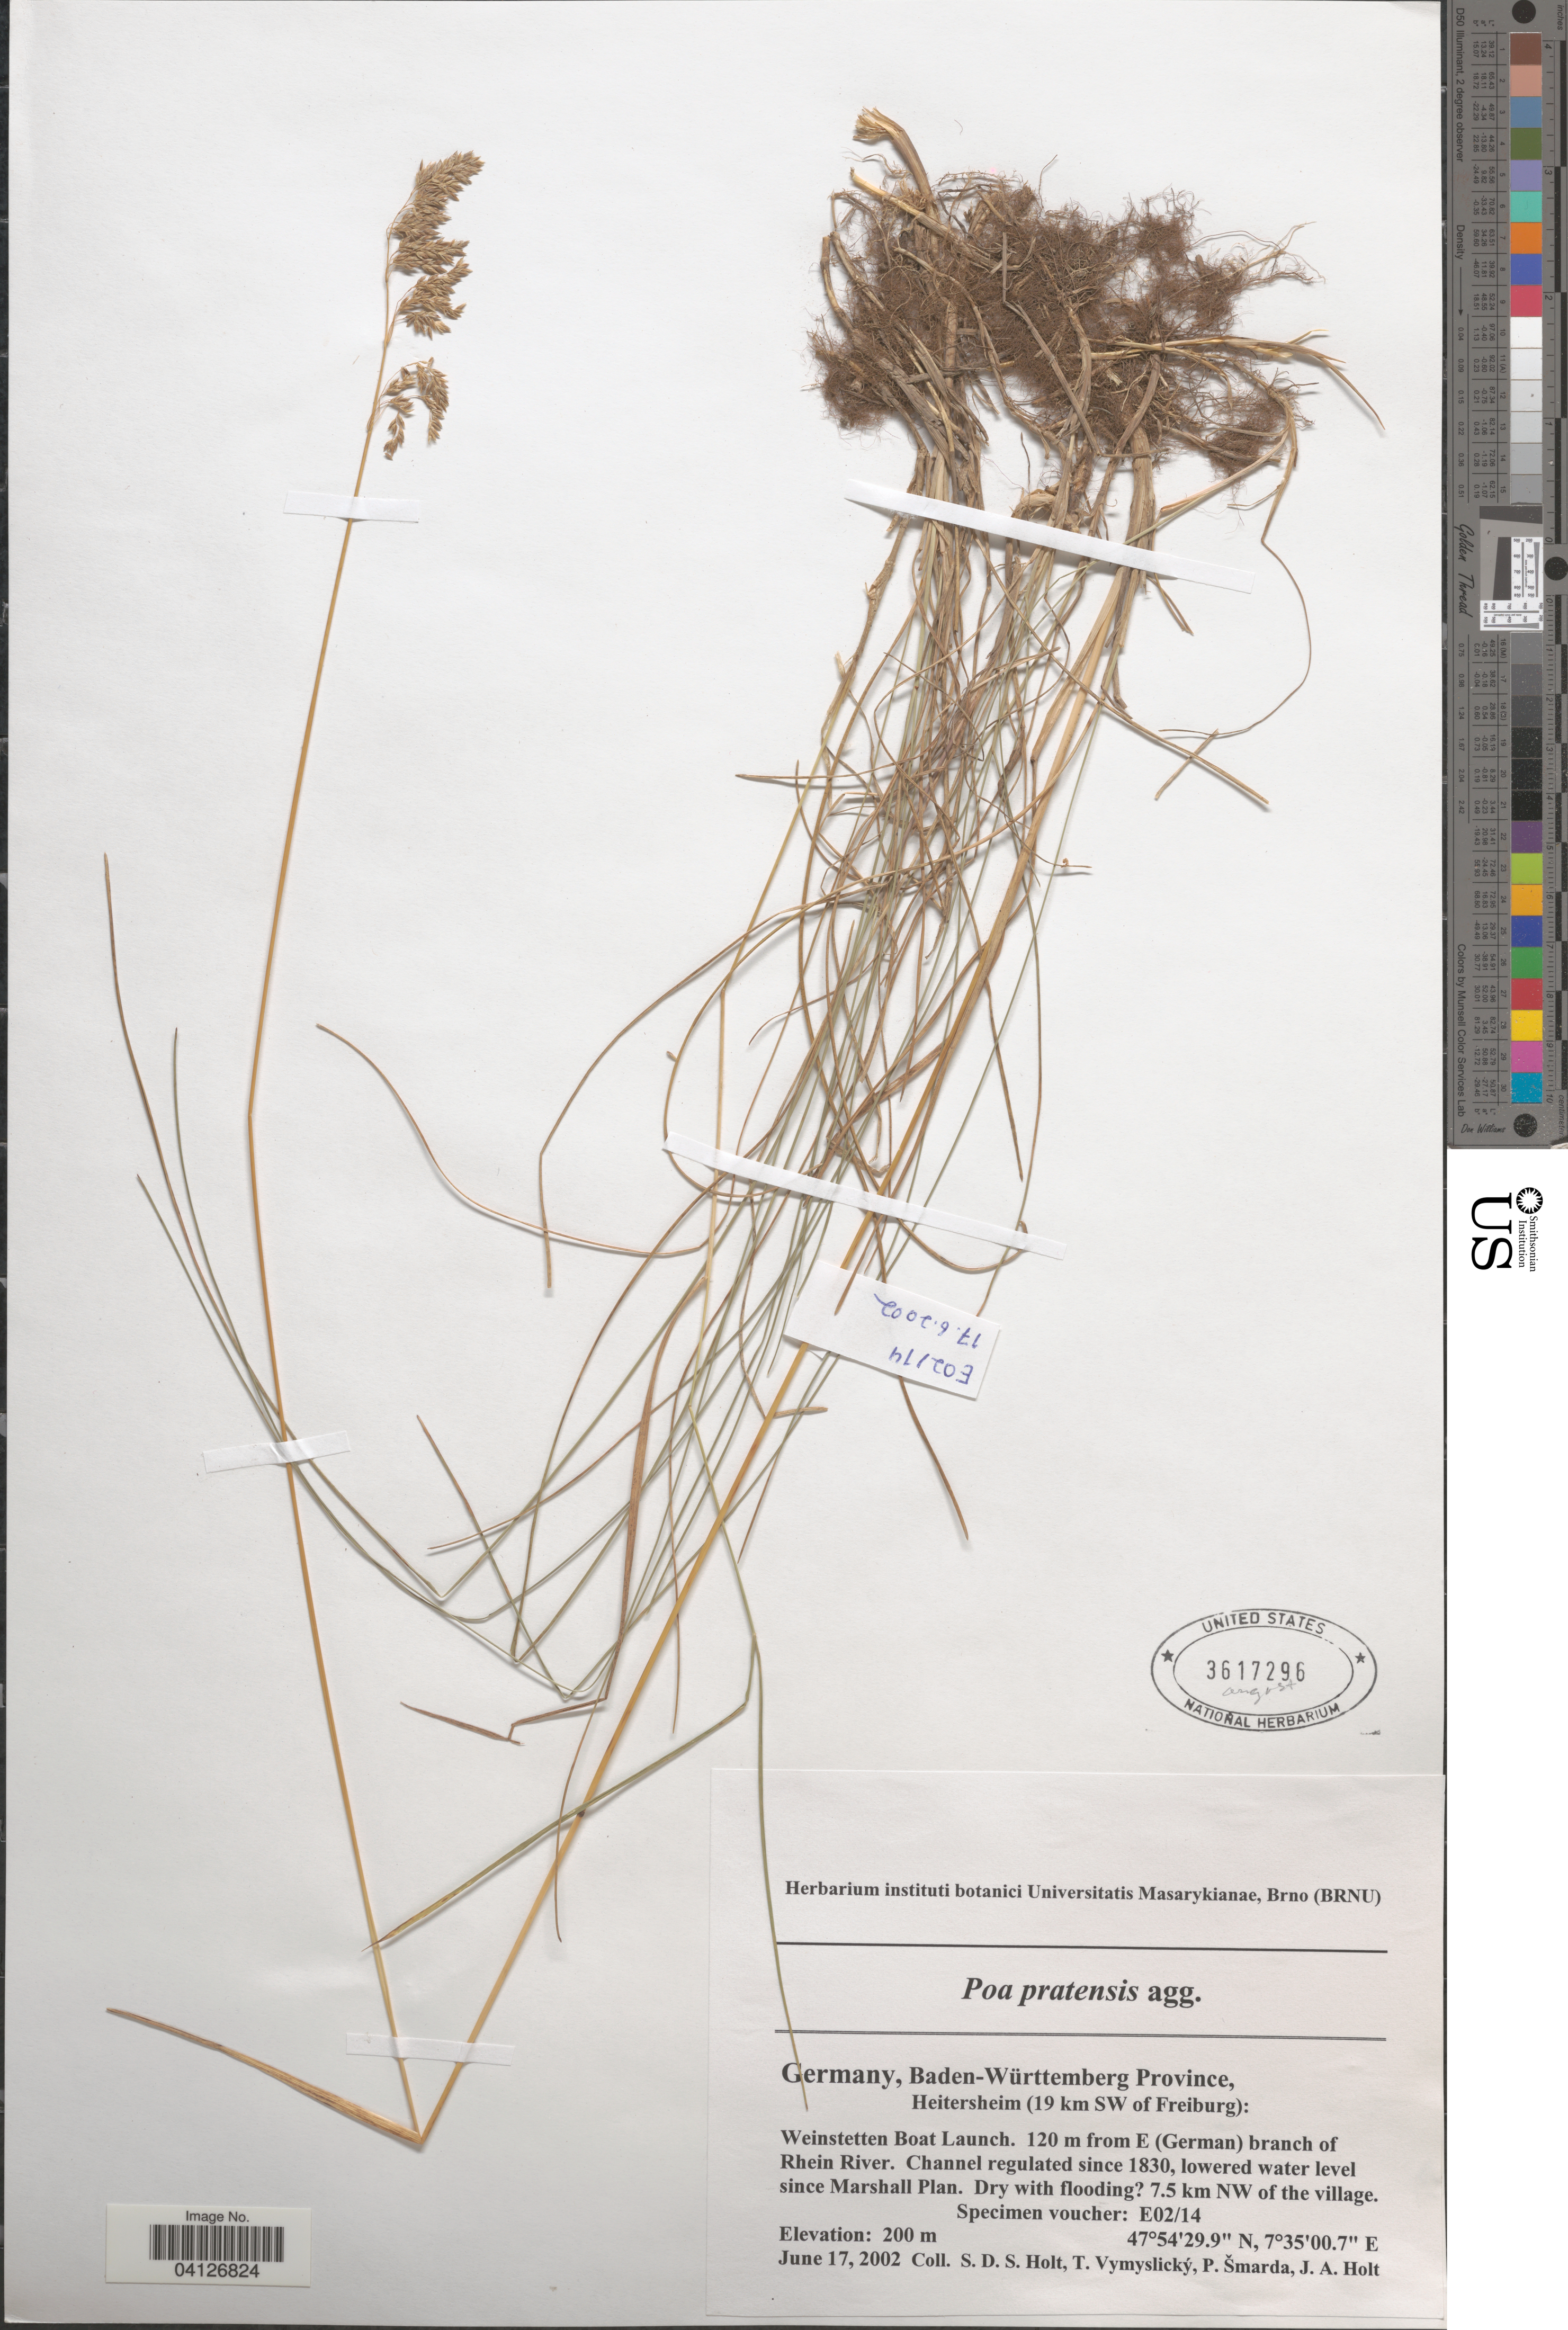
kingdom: Plantae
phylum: Tracheophyta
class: Liliopsida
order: Poales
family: Poaceae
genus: Poa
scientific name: Poa pratensis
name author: L.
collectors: S. Holt, T. Vymyslický, P. Smarda & J. A. Holt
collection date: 2002-06-17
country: Germany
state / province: Baden-Württemberg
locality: Heitersheim (19 km SW of Freiburg): Weinstetten Boat Launch. 120 m from E (German) branch of Rhein River. 7.5 km NW of the village.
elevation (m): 200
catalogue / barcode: US 3617296